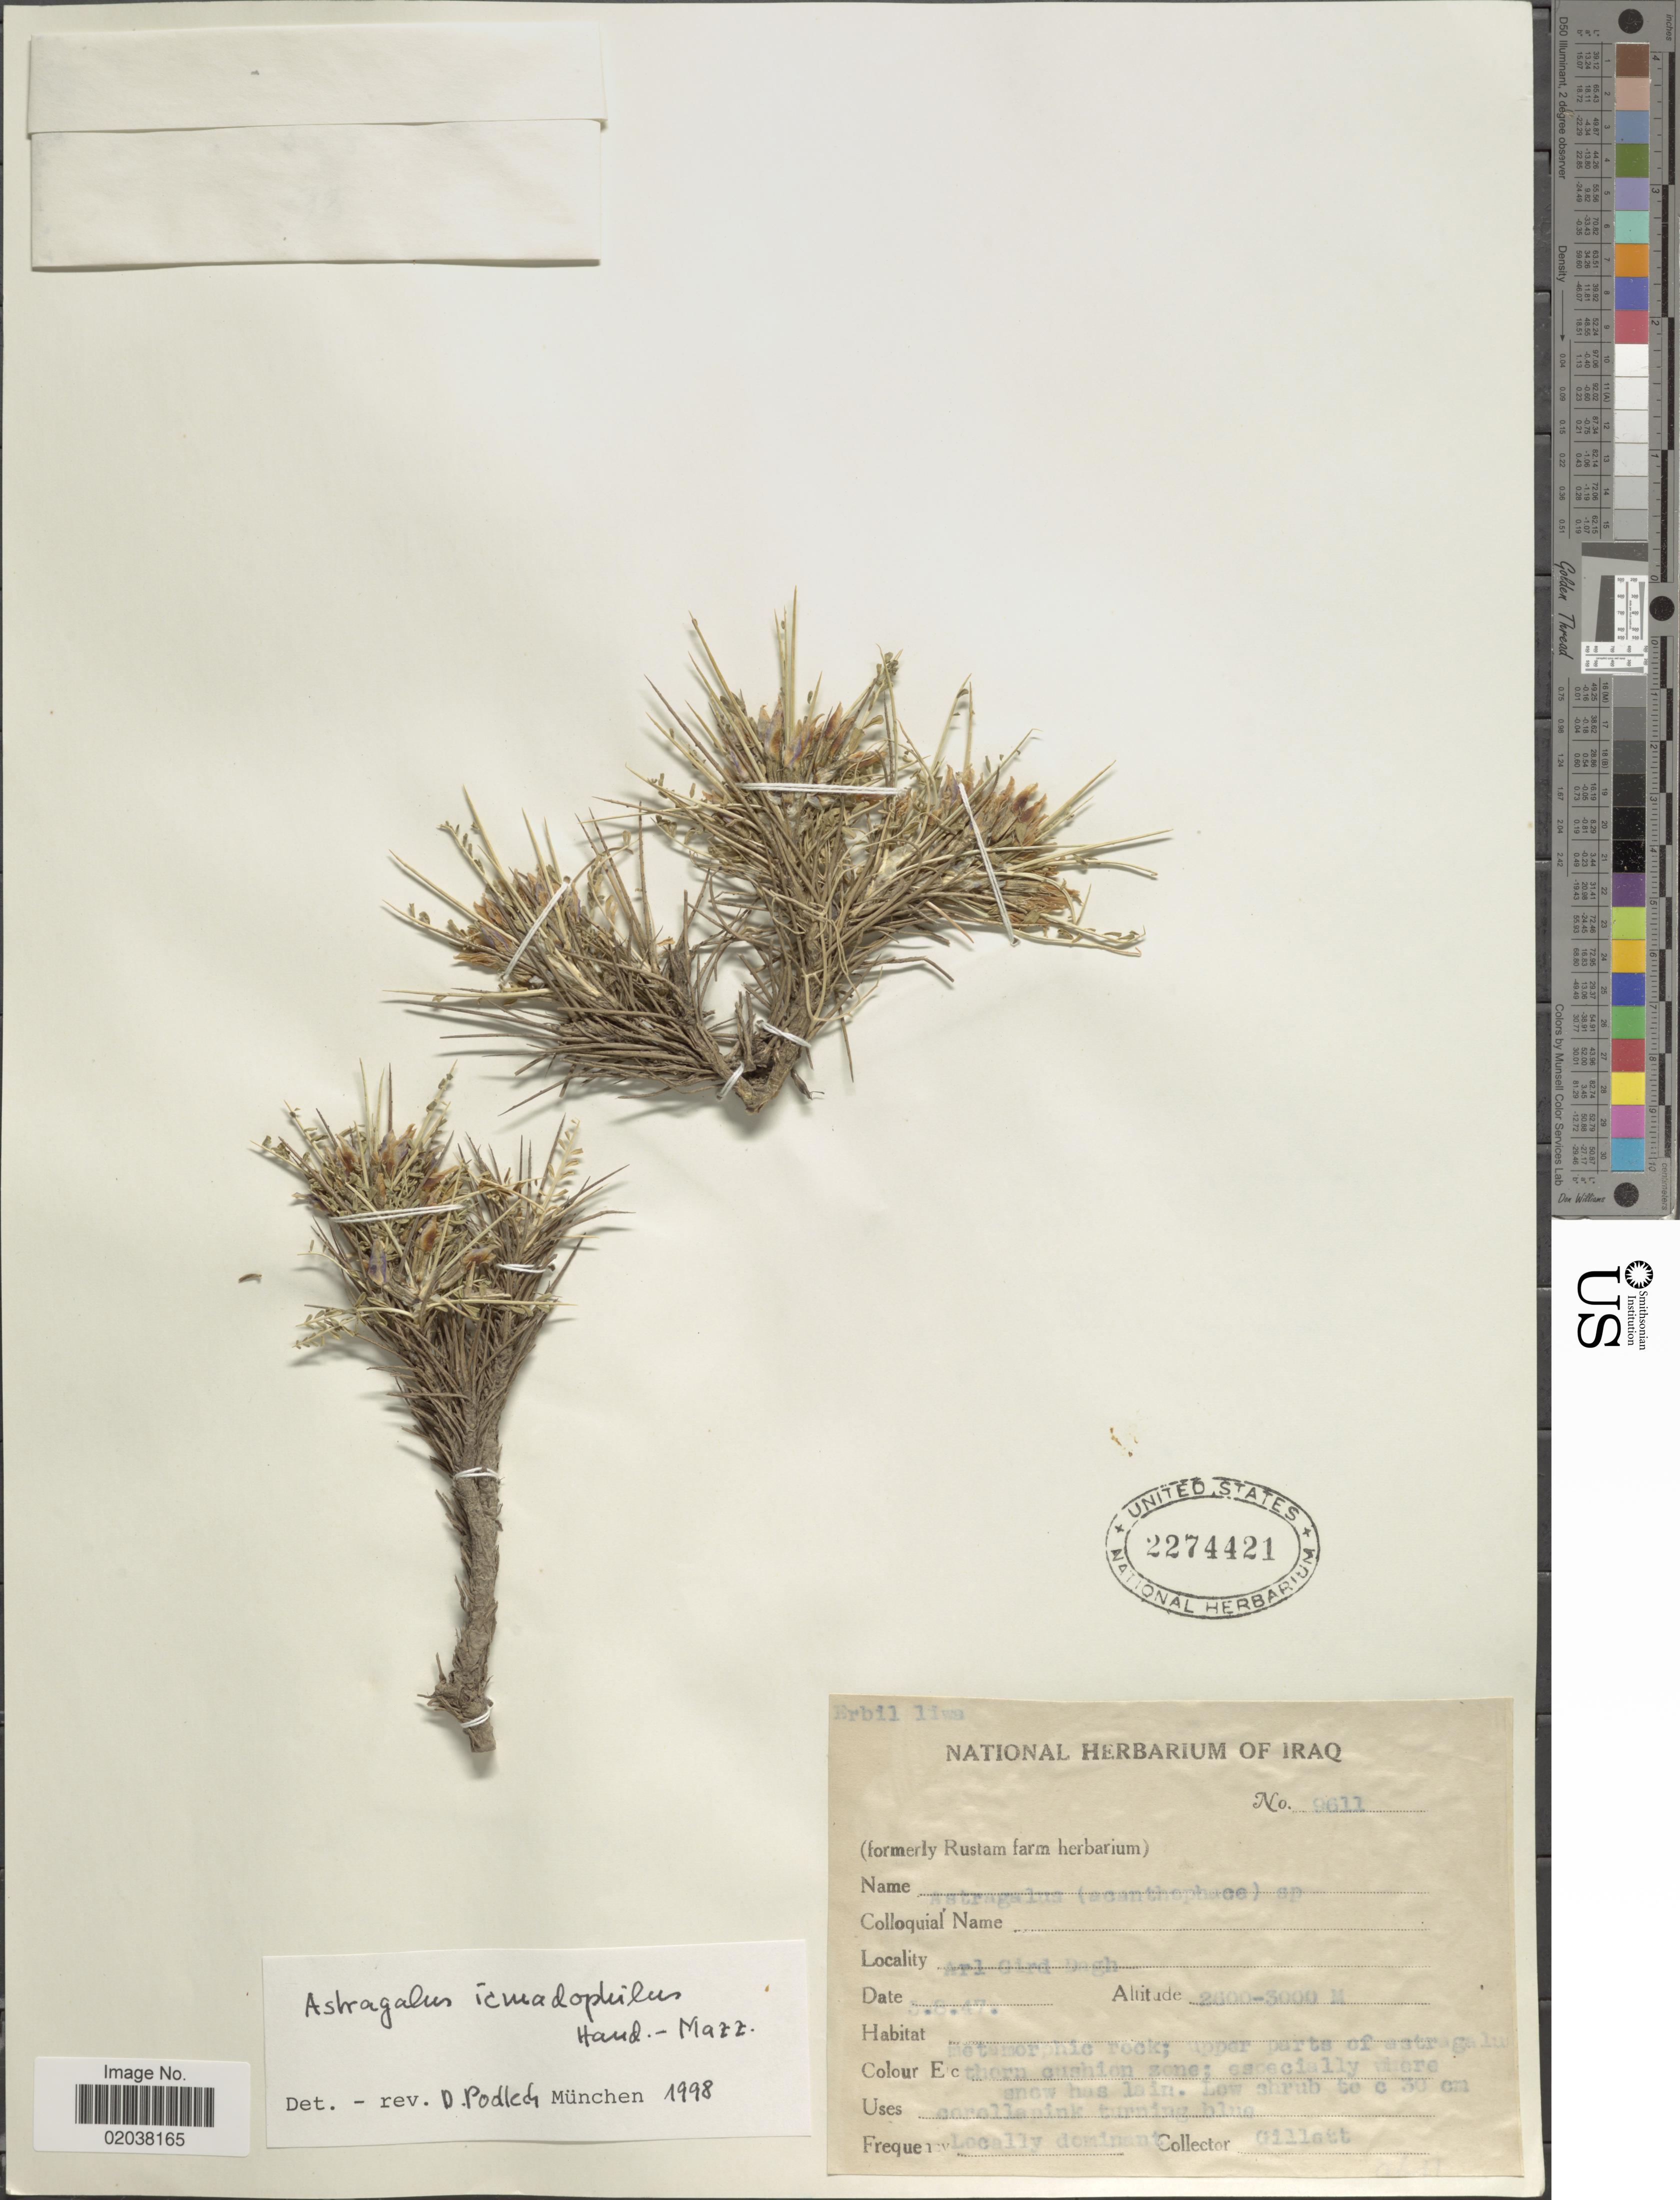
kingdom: Plantae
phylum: Tracheophyta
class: Magnoliopsida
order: Fabales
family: Fabaceae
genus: Astragalus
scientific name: Astragalus icmadophilus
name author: Hand.-Mazz.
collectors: Gillett, --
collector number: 9611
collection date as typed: Transcribed d/m/y: 3/8/47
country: Iraq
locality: Arl Gird Dagh, upper parts of astra falurthen cushizon zone [interpreted]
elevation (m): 2600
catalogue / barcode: US 2274421